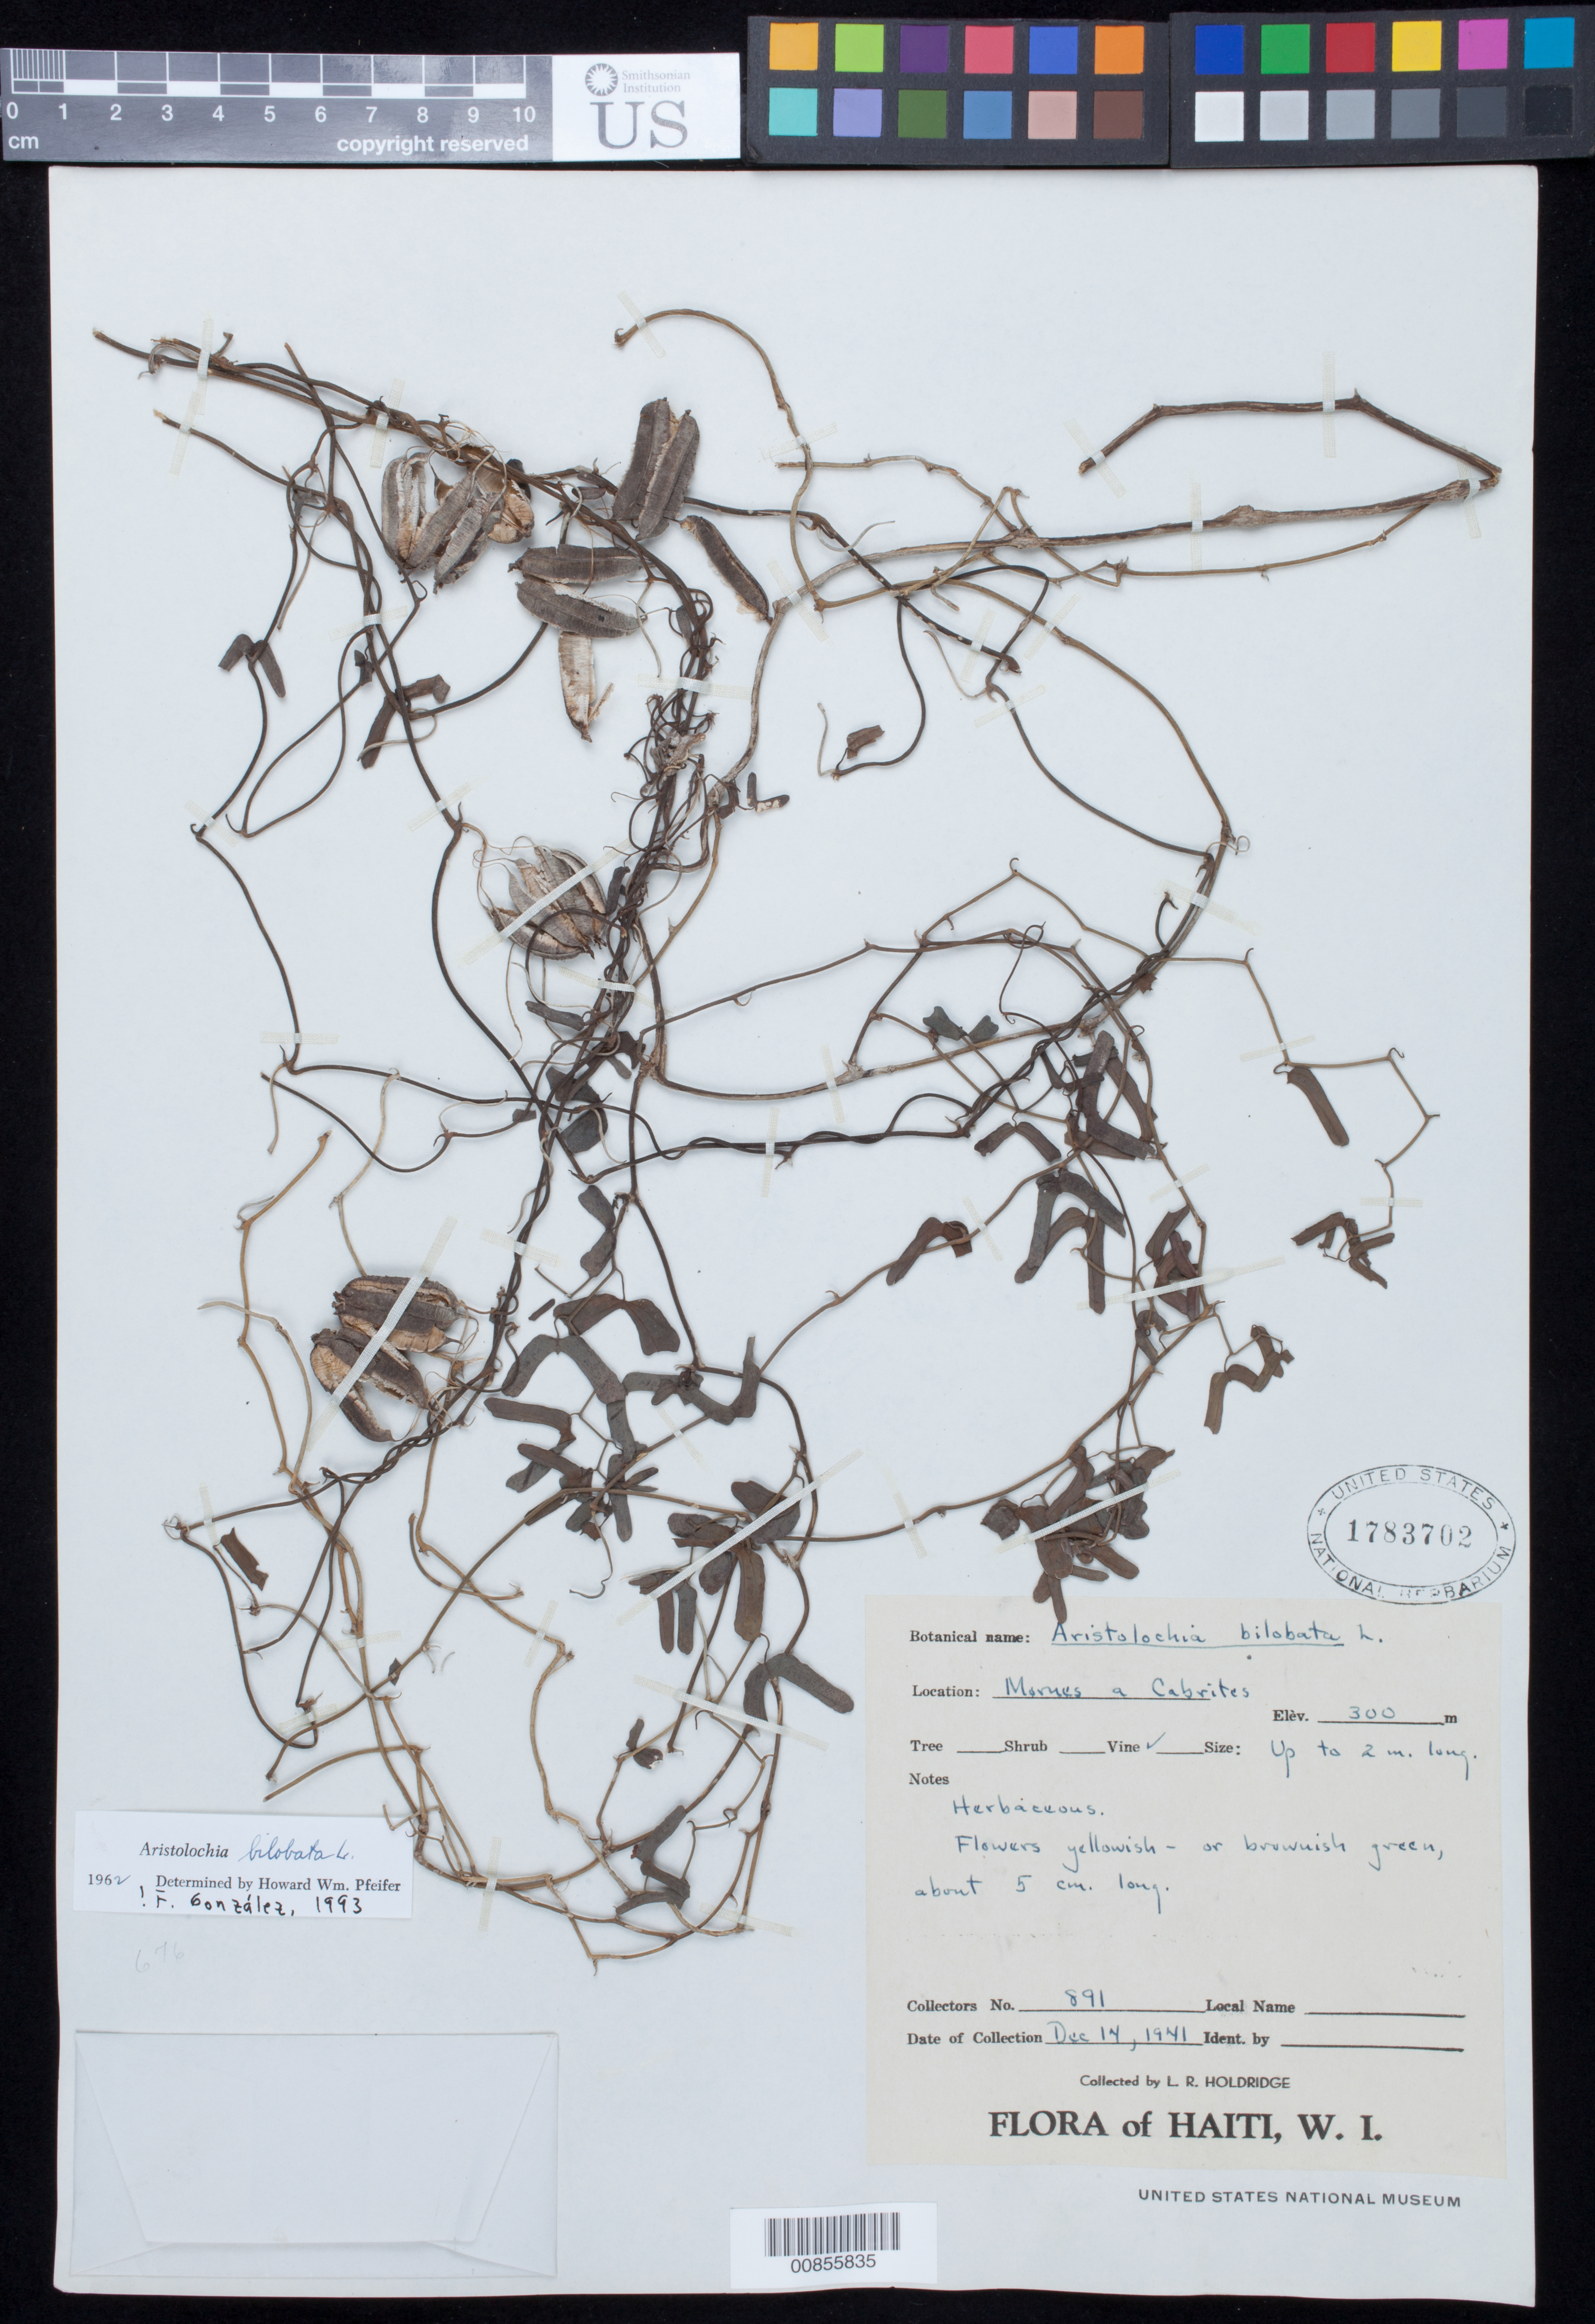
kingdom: Plantae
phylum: Tracheophyta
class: Magnoliopsida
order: Piperales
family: Aristolochiaceae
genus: Aristolochia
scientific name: Aristolochia sp.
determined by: Fernandez, E.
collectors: L. Holdridge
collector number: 891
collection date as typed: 14 Dec 1941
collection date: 1941-12-14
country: Haiti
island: Hispaniola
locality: Mornes a Cabrites.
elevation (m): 300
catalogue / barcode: US 1783702